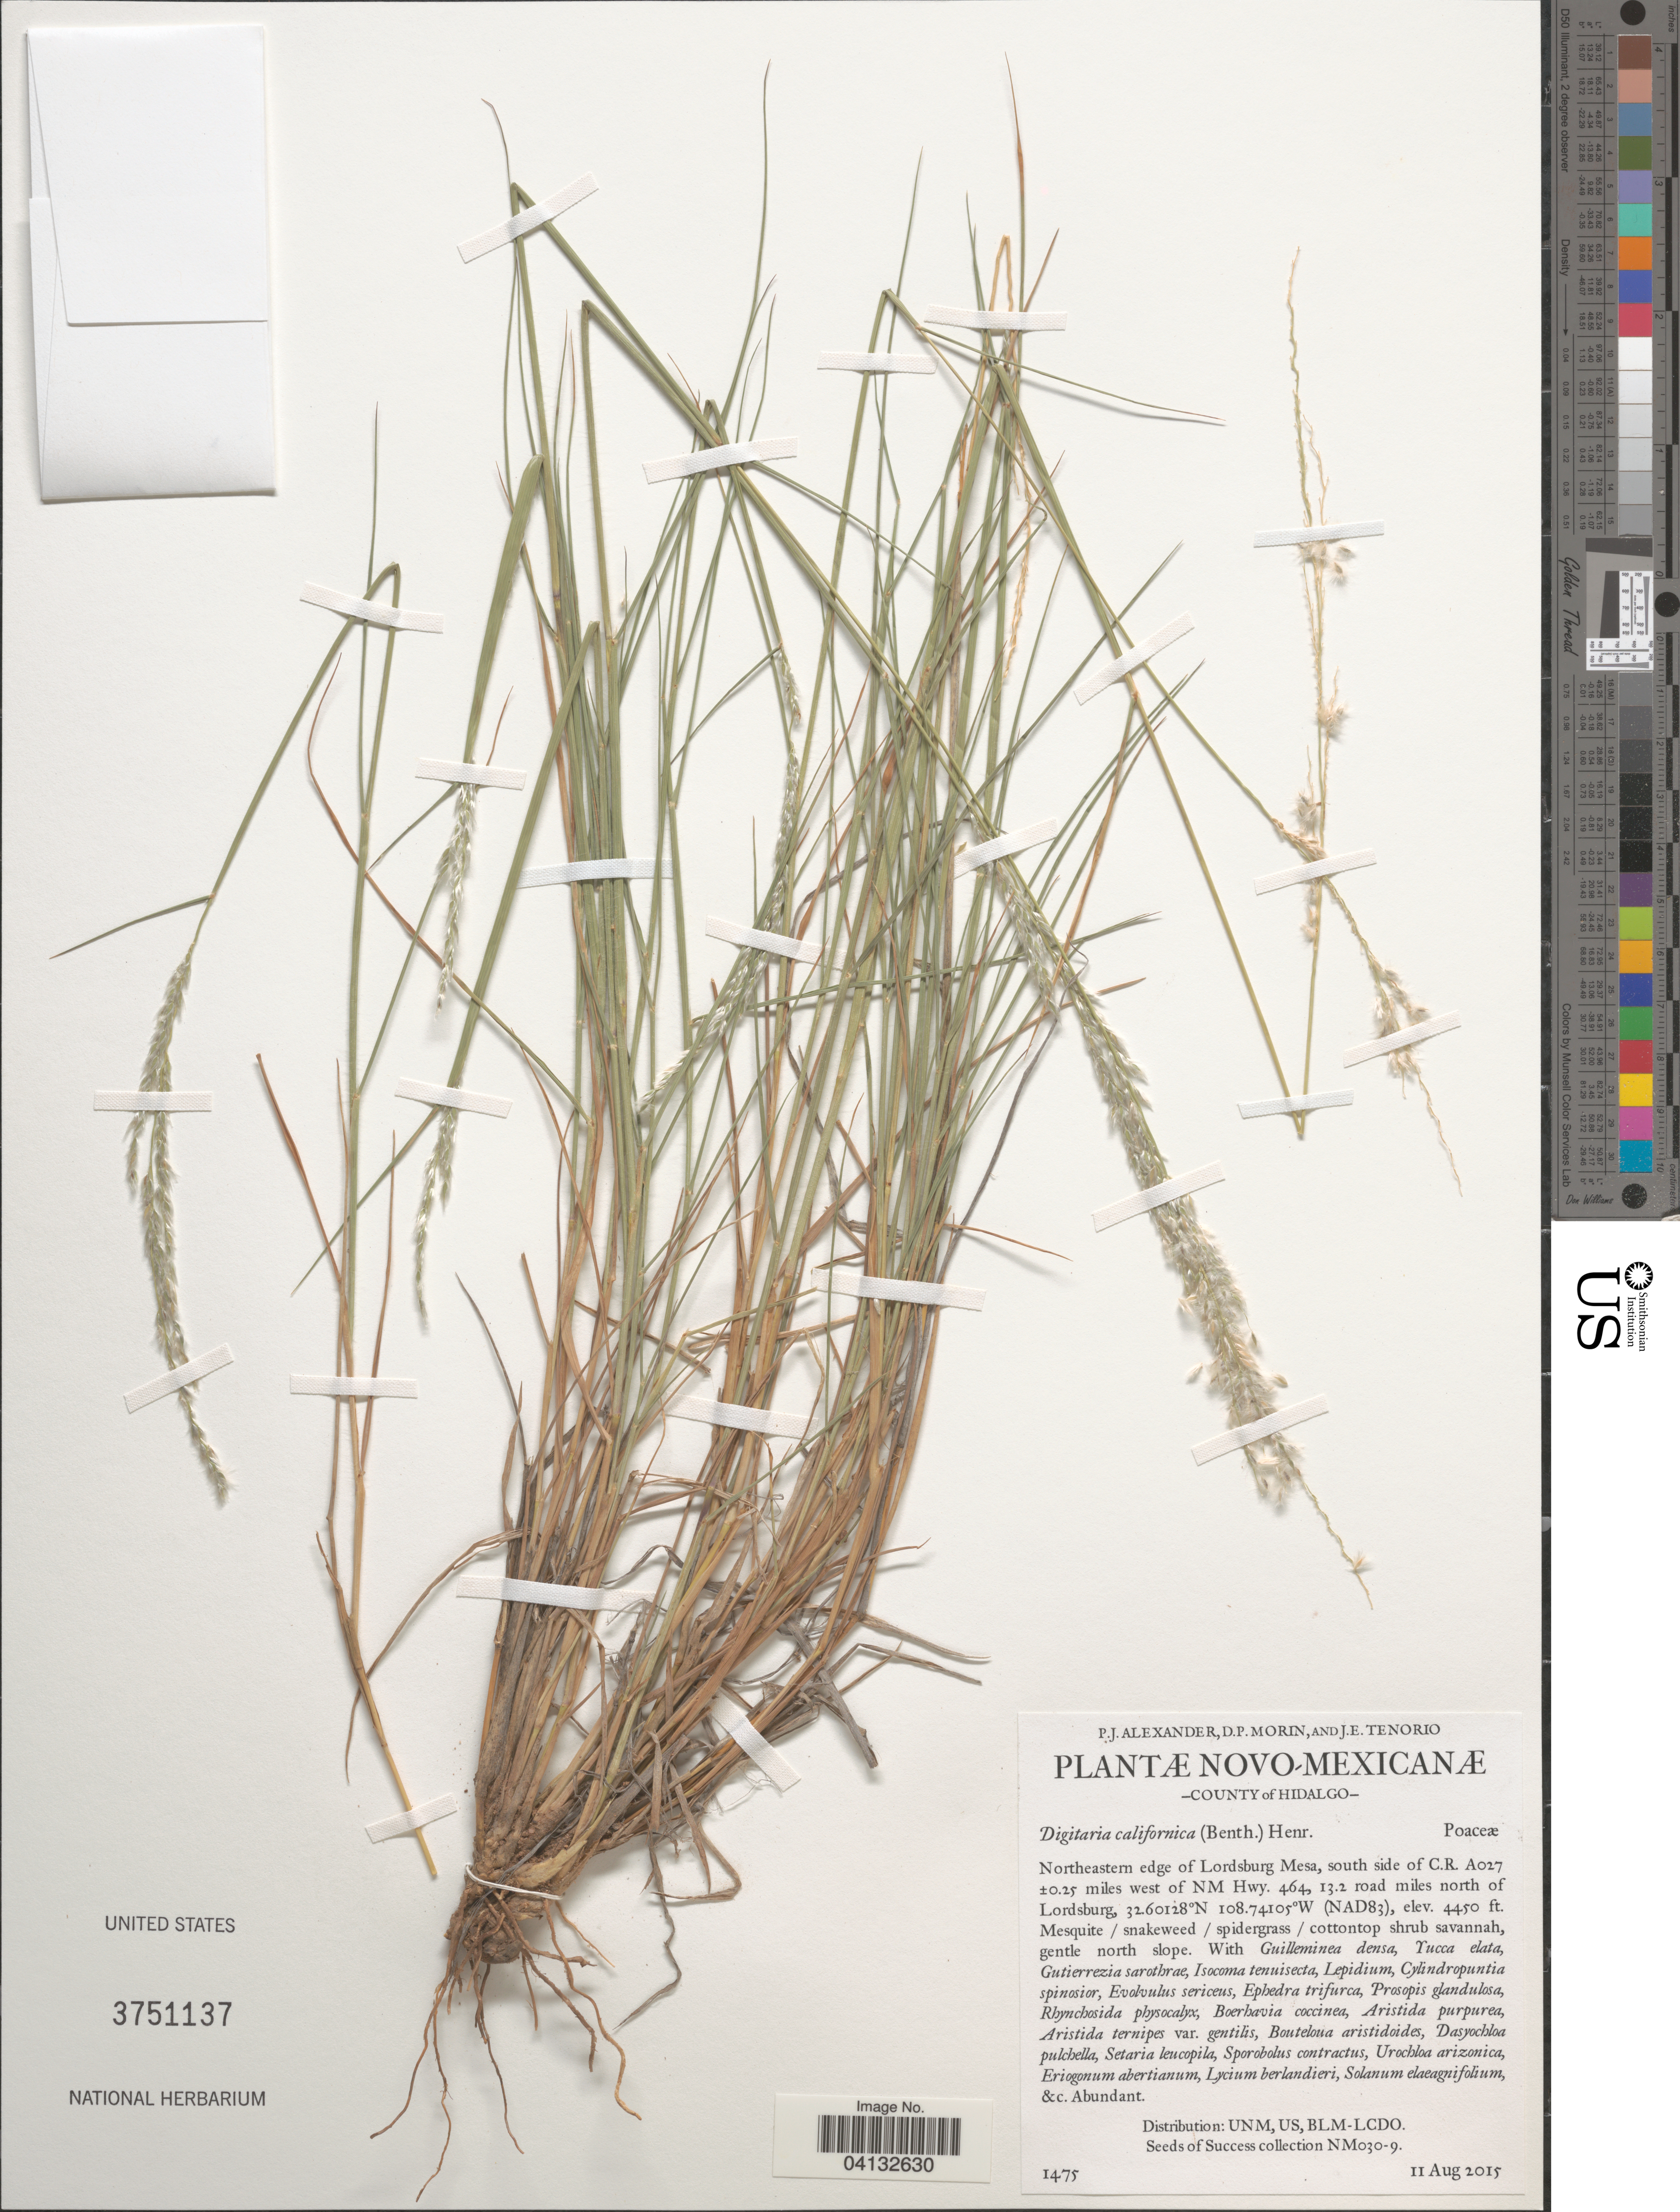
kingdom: Plantae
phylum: Tracheophyta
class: Liliopsida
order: Poales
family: Poaceae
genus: Digitaria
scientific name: Digitaria californica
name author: (Benth.) Henr.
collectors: P. Alexander, D. Morin & J. Tenorio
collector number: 1475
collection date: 2015-08-11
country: United States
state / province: New Mexico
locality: County of Hidalgo. Northeastern edge of Lordsburg Mesa, south side of C.R. A027 ±0.25 miles west of NM Hwy. 464, 13.2 road miles north of Lordsburg.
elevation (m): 1356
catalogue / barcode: US 3751137